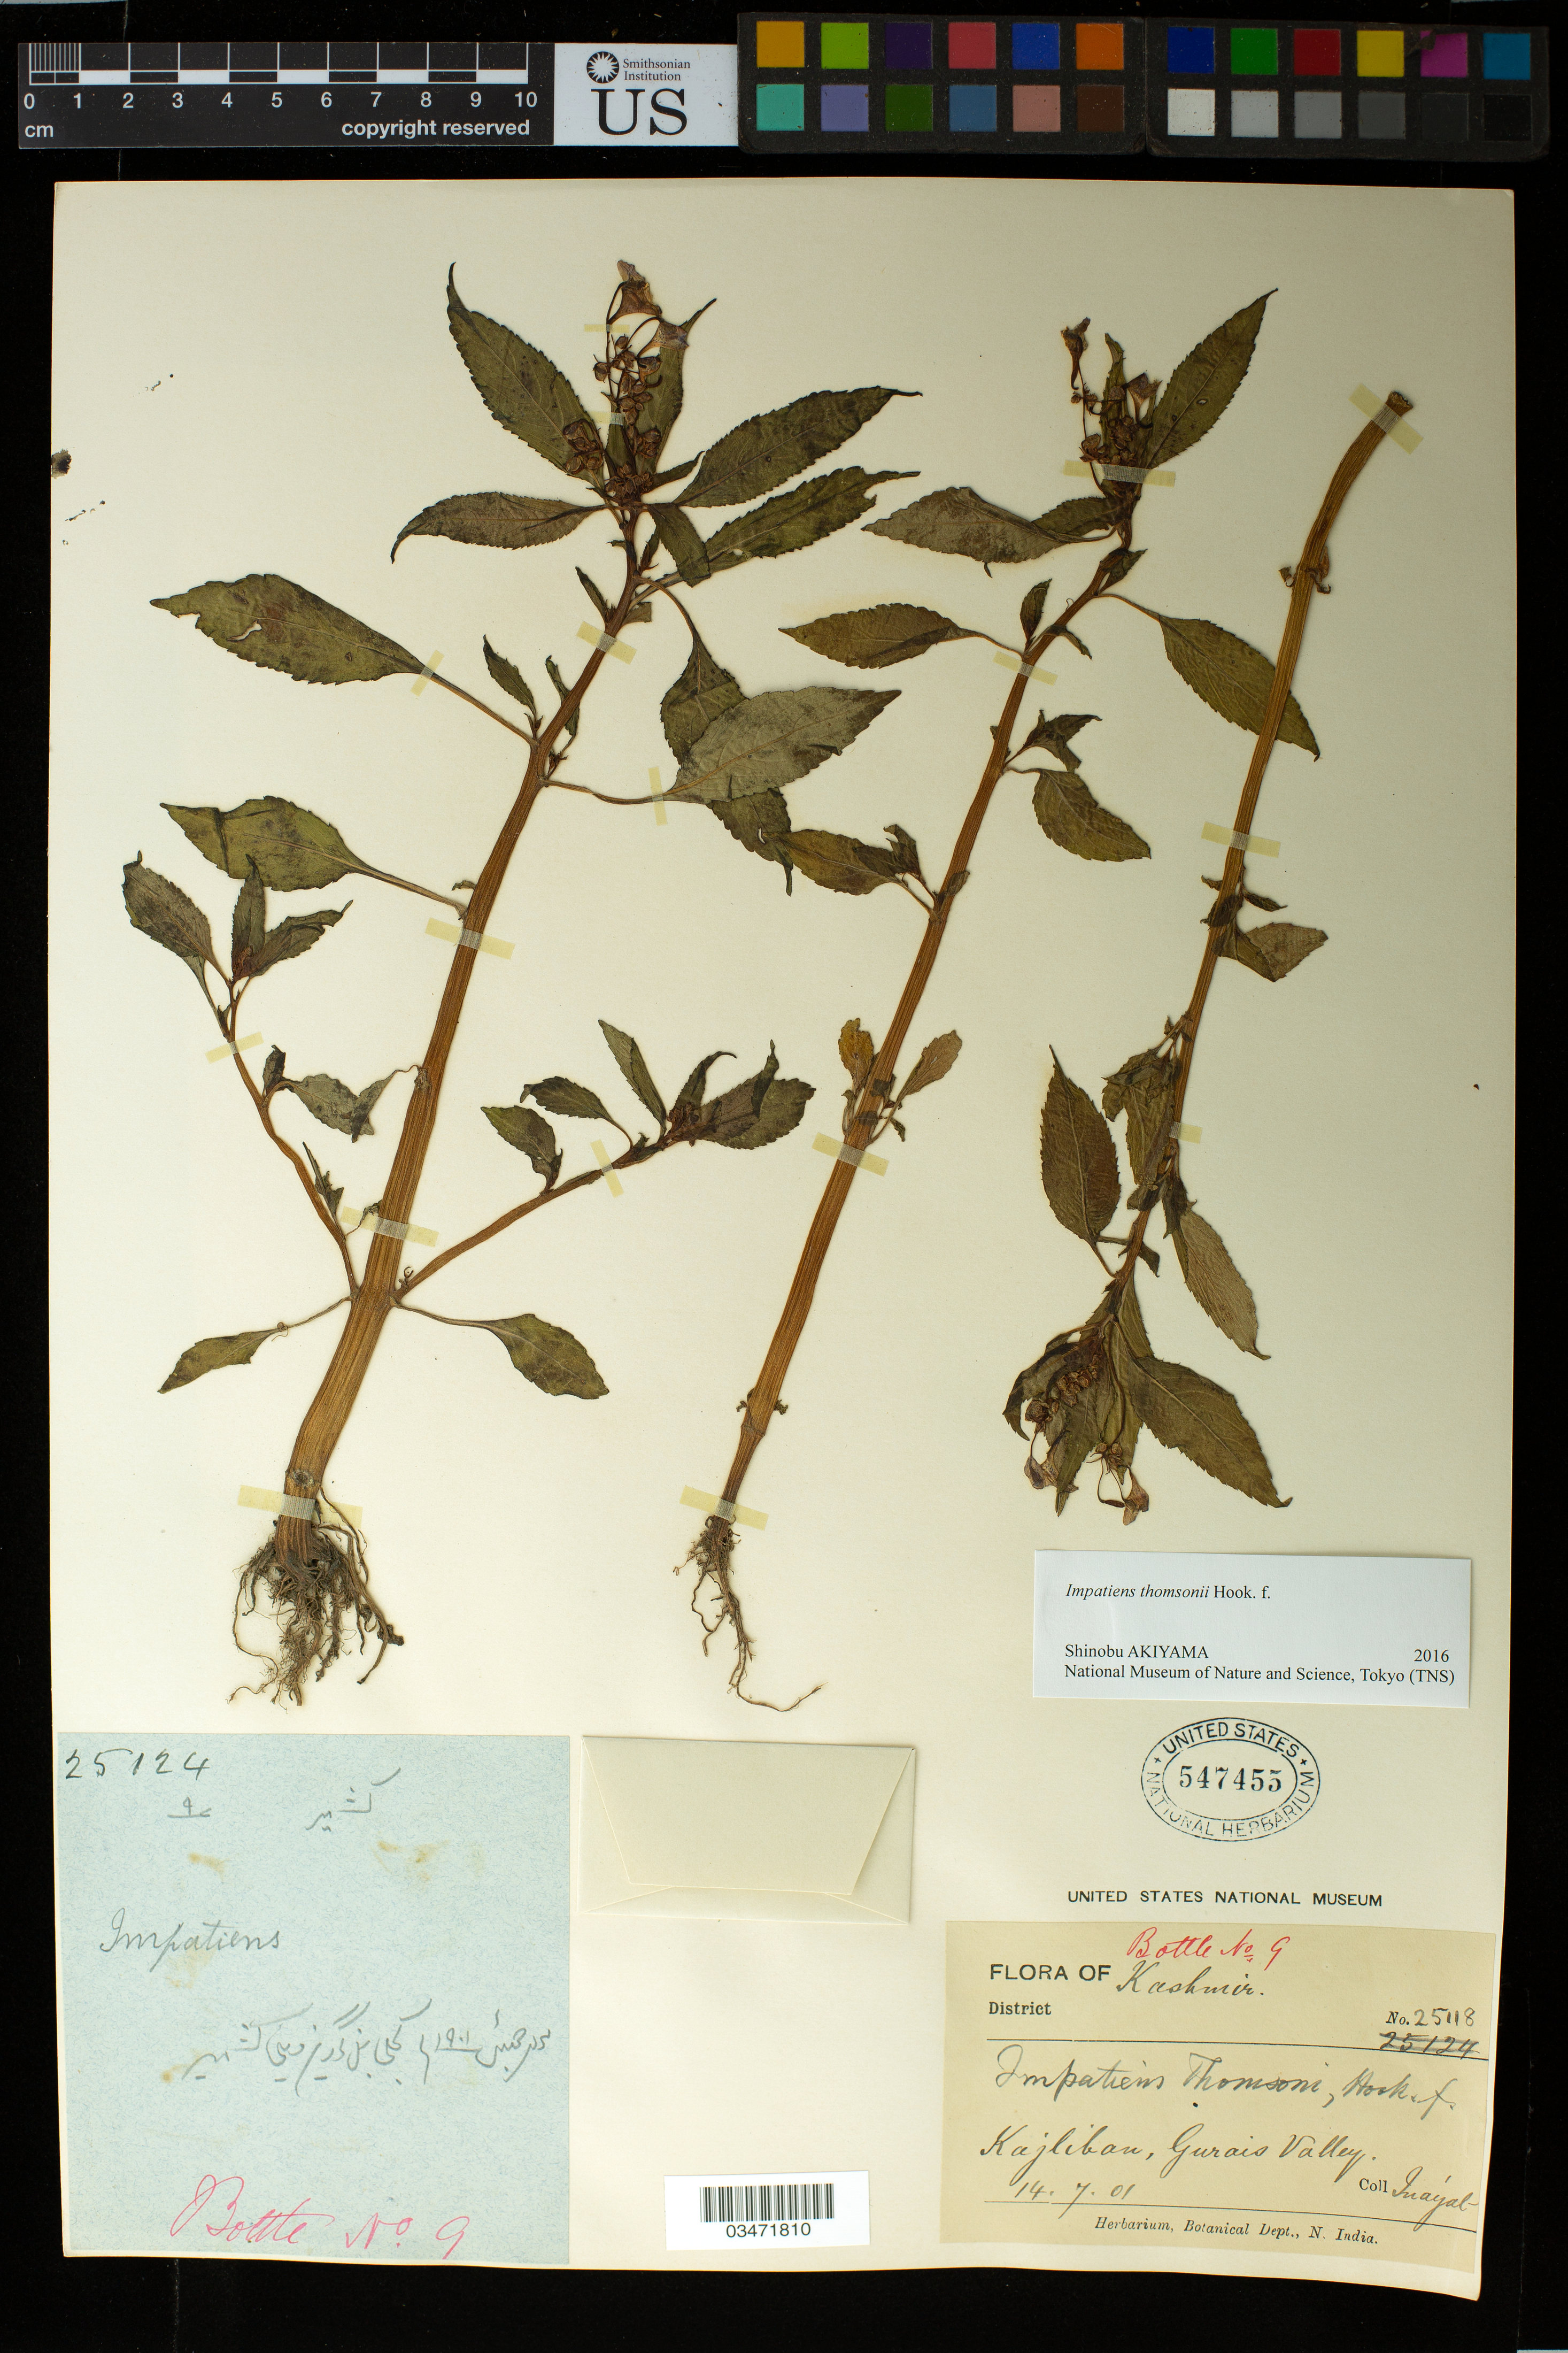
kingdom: Plantae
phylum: Tracheophyta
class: Magnoliopsida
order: Ericales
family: Balsaminaceae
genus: Impatiens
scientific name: Impatiens thomsonii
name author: Hook. f.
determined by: Akiyama, Shinobu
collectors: -. Inayat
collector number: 25118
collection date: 1901-07-14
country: India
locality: Kashmir. Kajliban, Gurais Valley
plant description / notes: Also numbered: 25124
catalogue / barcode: US 547455